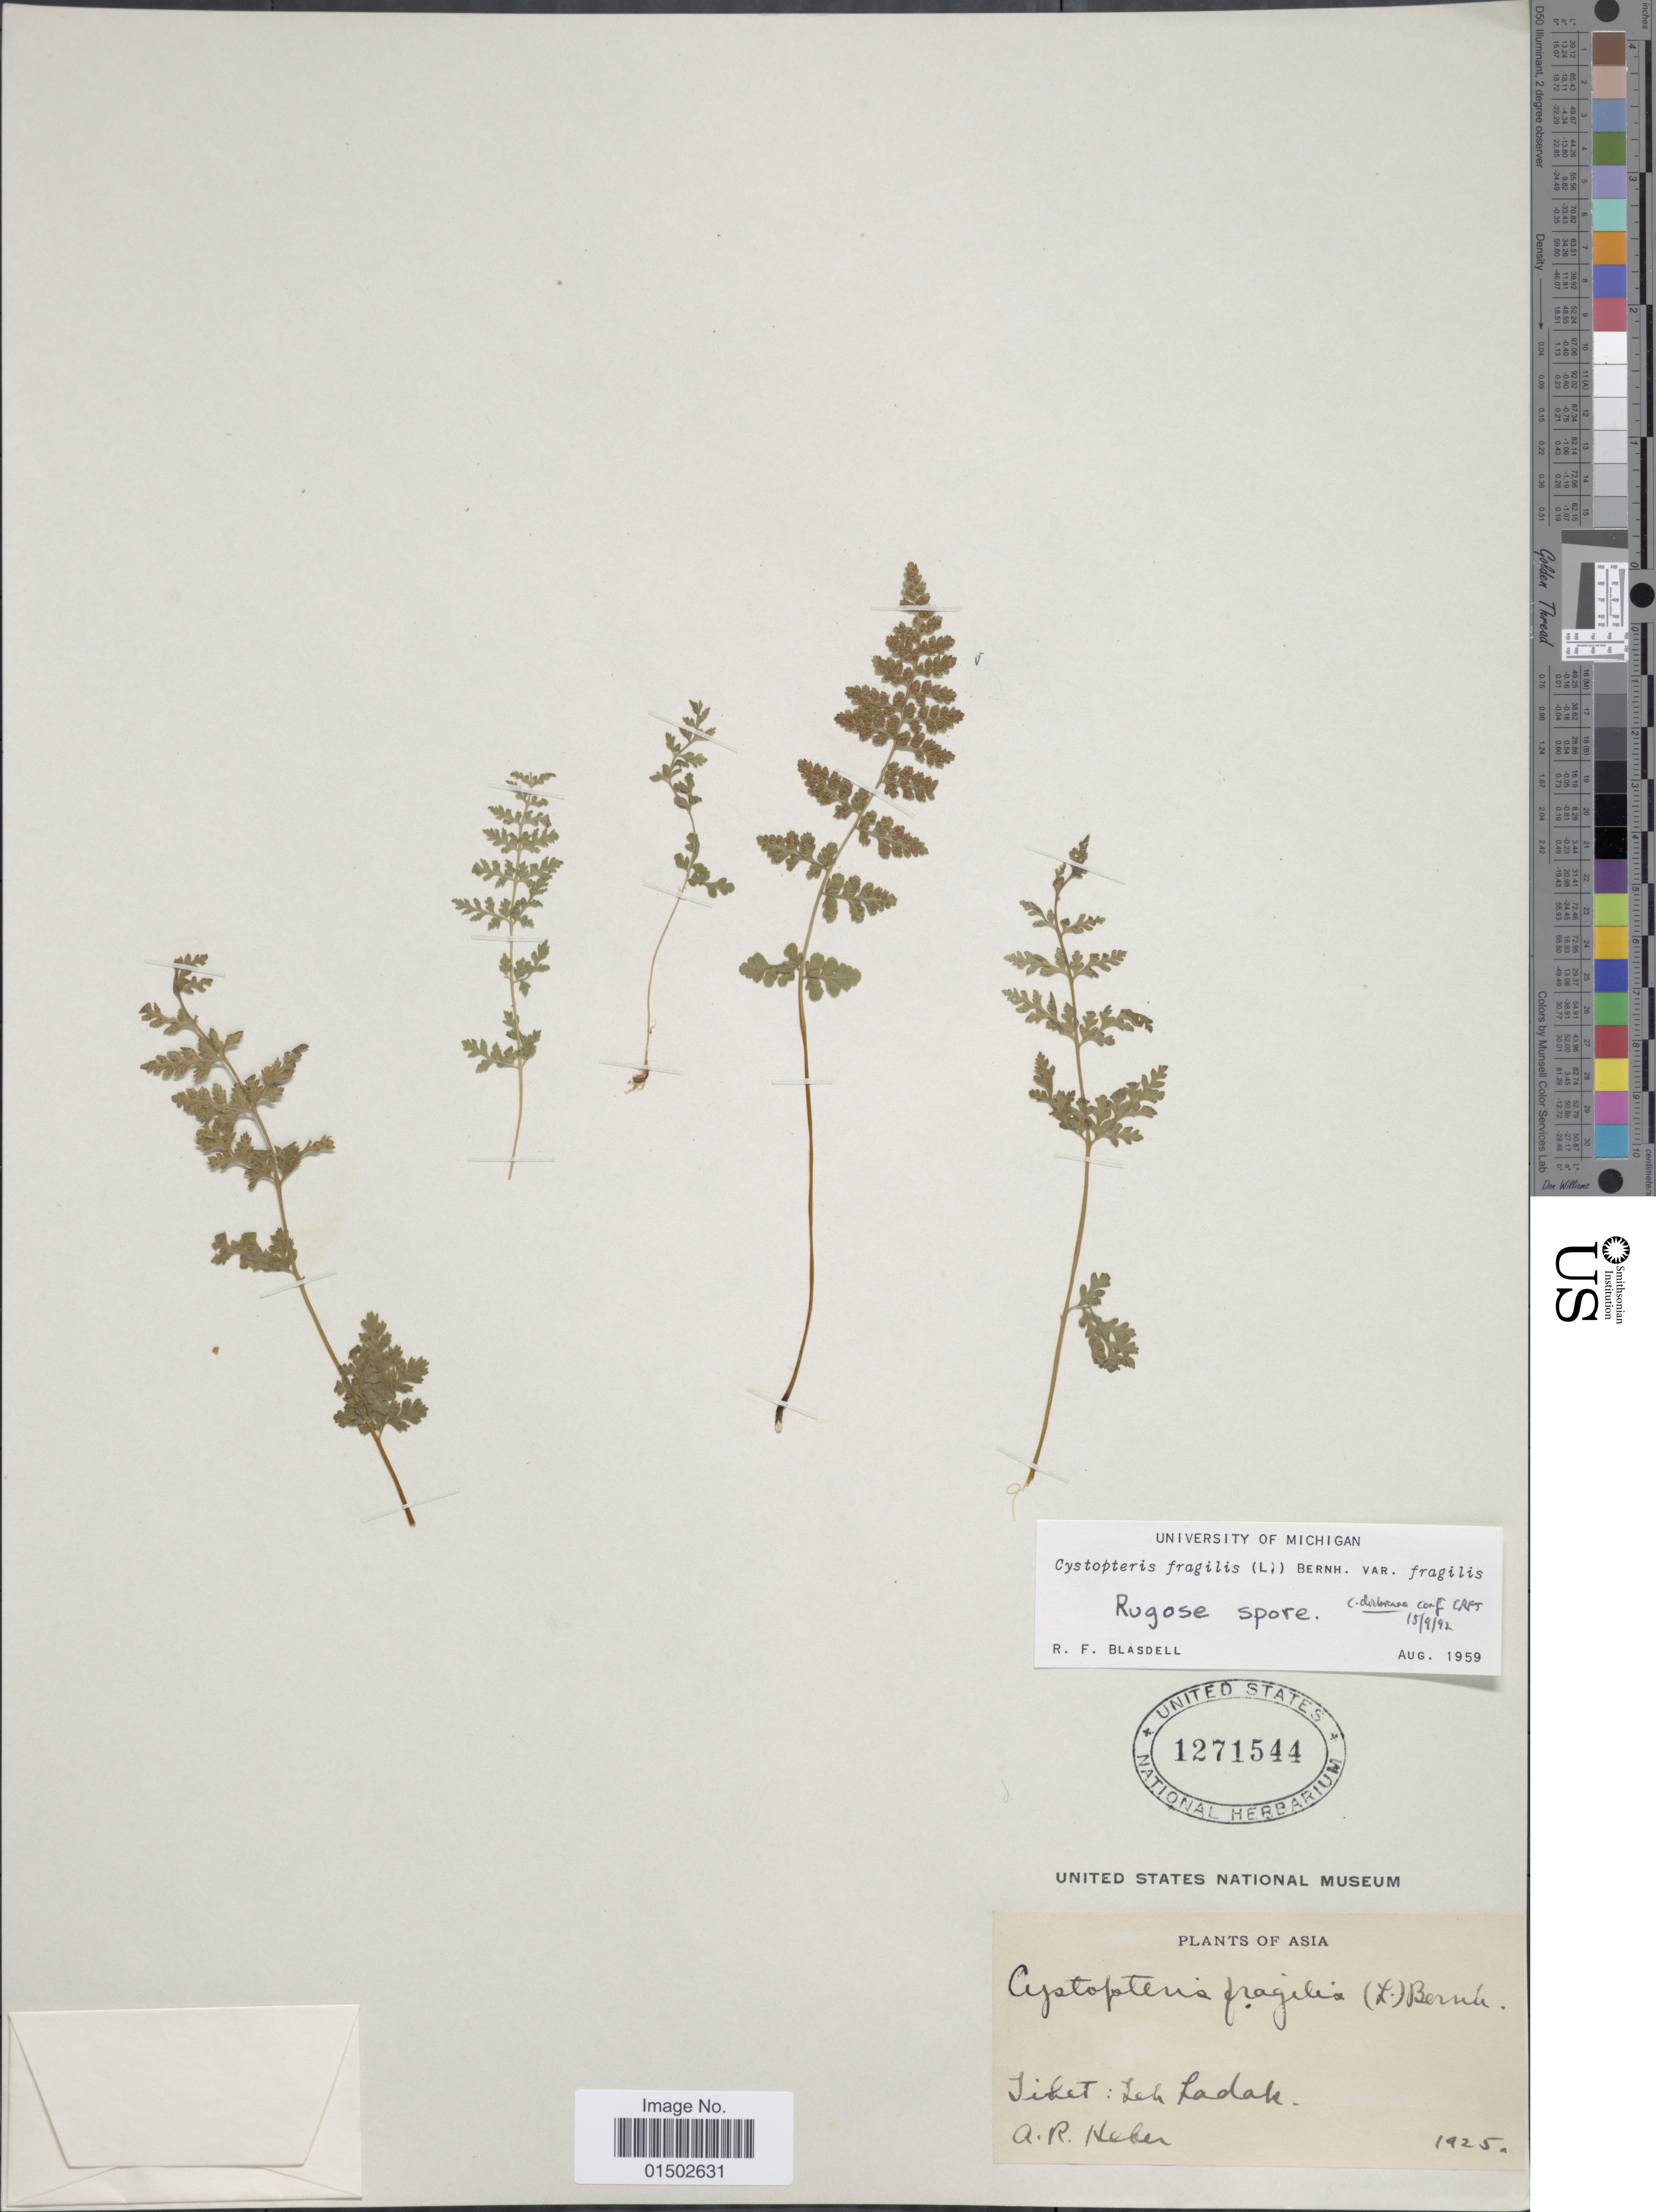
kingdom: Plantae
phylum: Tracheophyta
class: Polypodiopsida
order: Polypodiales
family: Cystopteridaceae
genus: Cystopteris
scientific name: Cystopteris fragilis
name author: (L.) Bernh.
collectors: A. Heber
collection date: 1925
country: India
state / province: Ladakh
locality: Asia, Tibet: Leh Ladak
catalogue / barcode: US 1271544